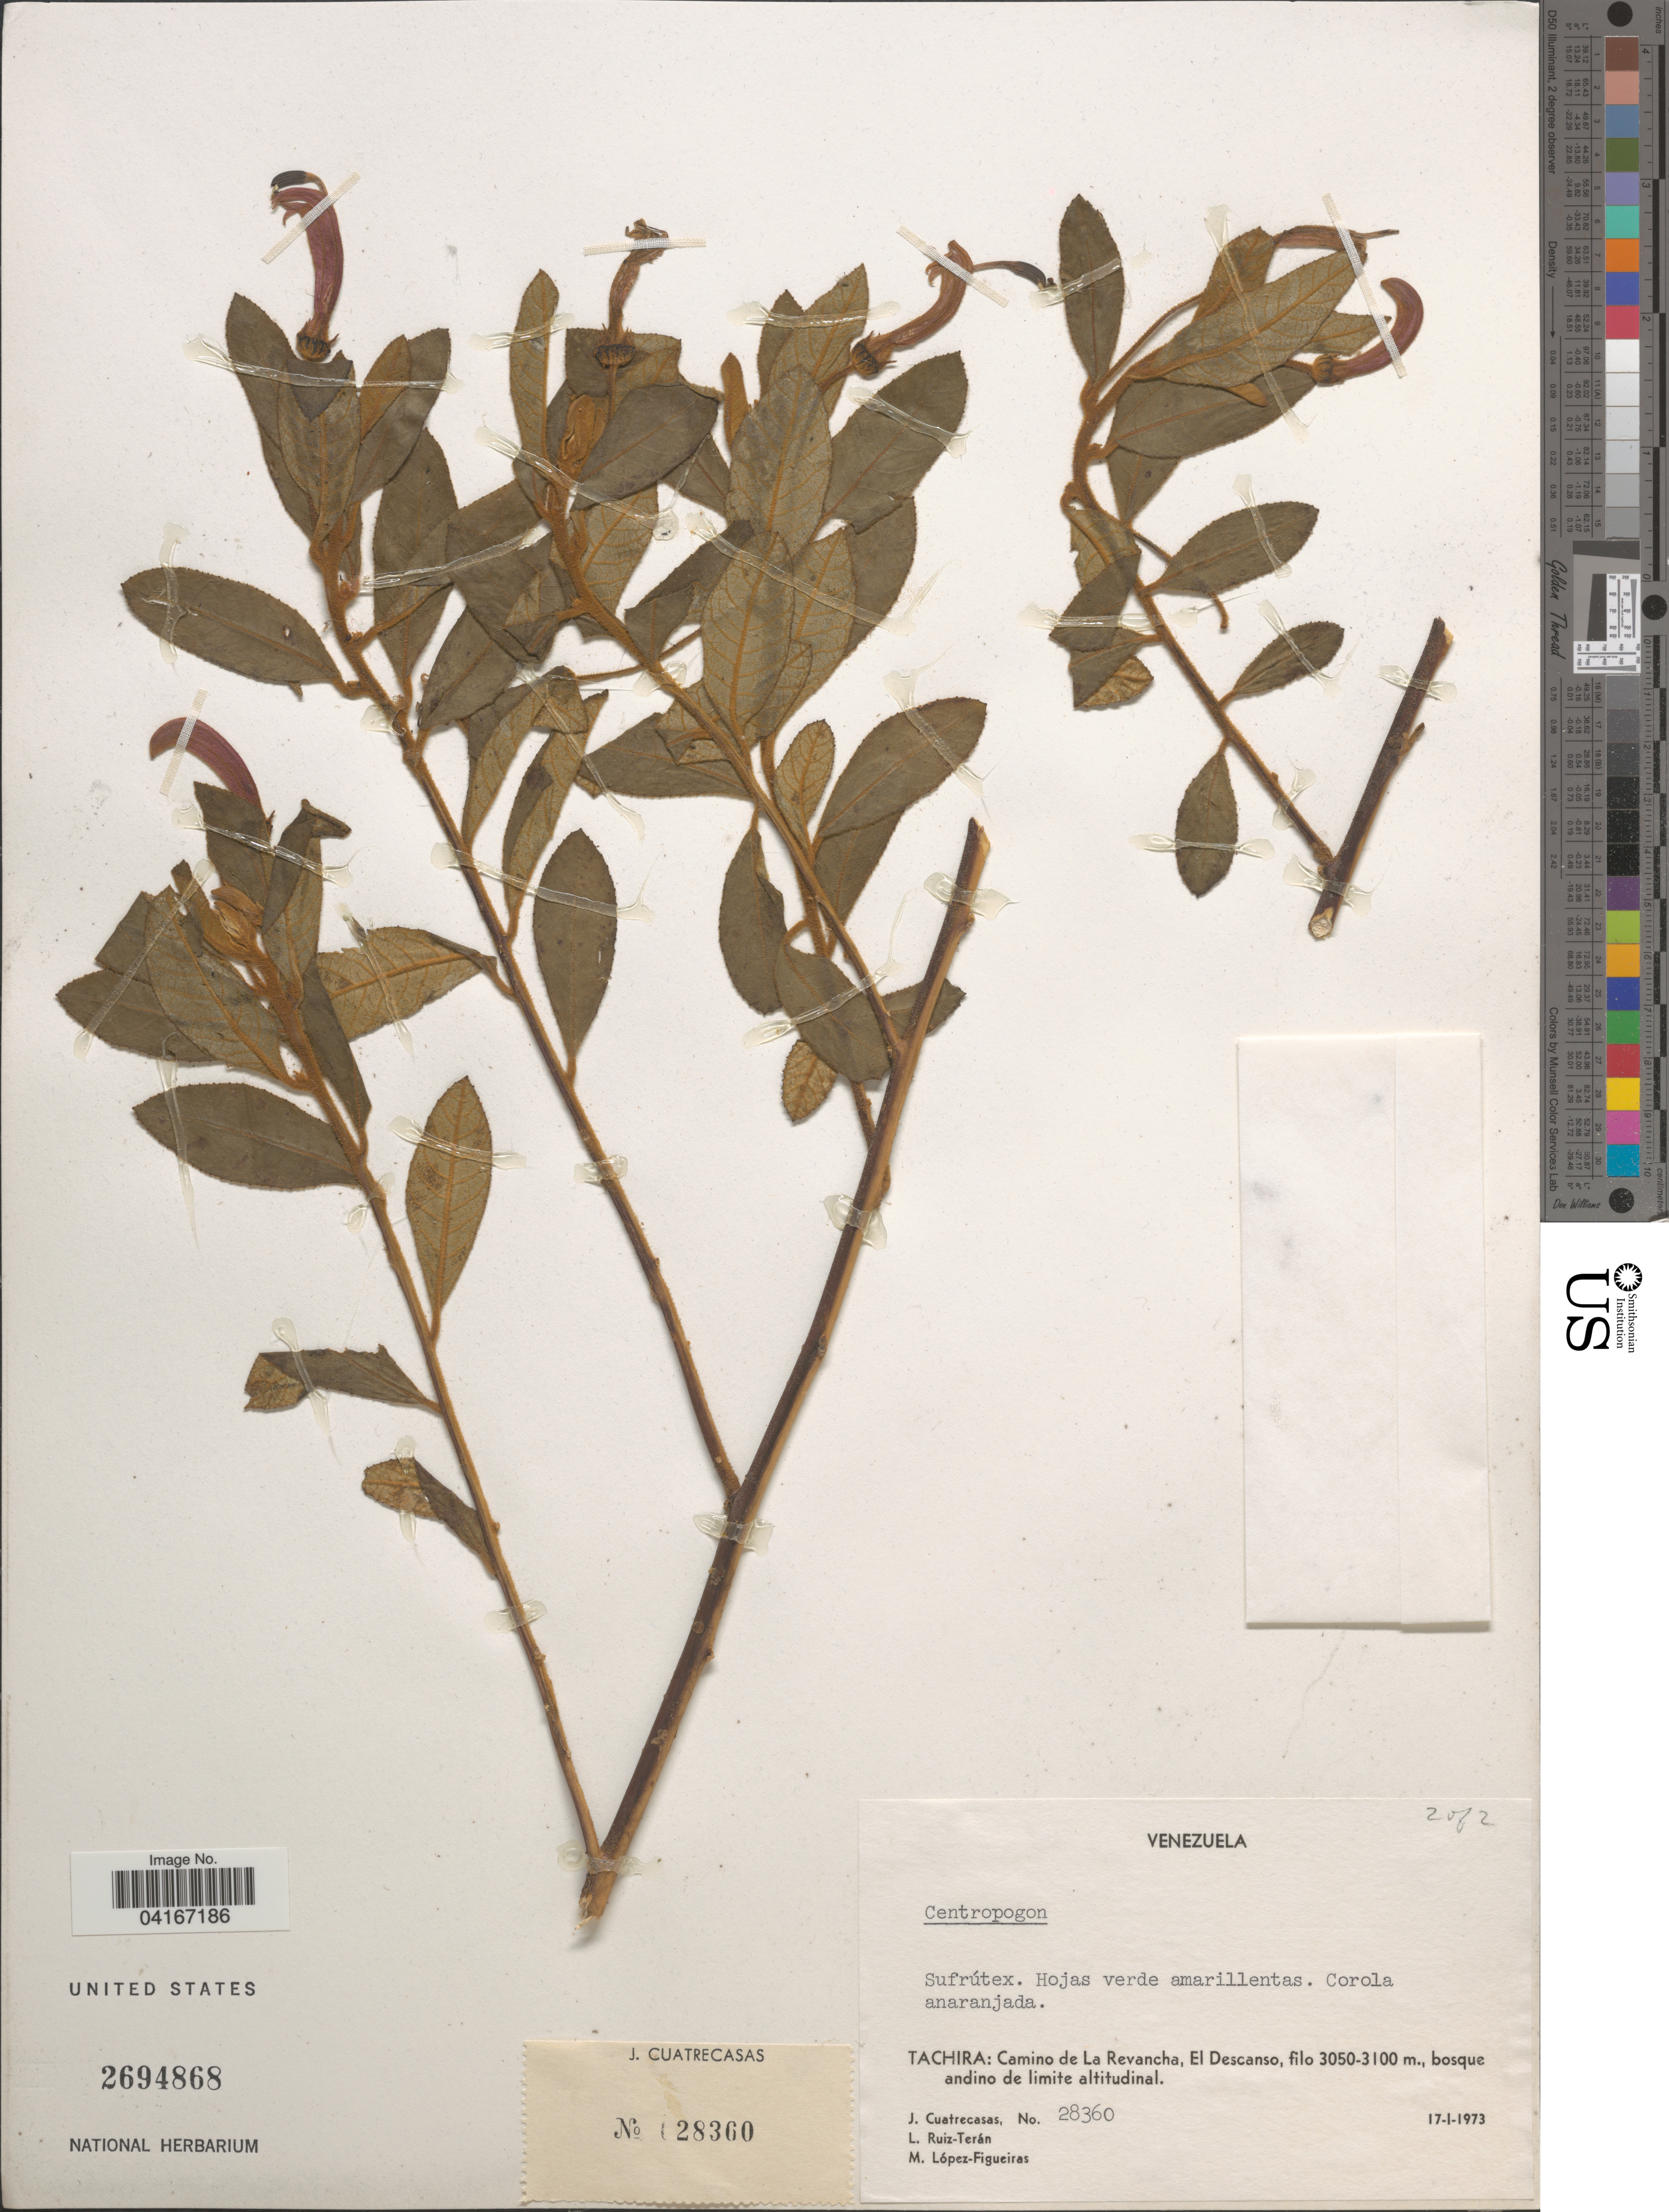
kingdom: Plantae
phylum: Tracheophyta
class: Magnoliopsida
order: Asterales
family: Campanulaceae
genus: Centropogon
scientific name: Centropogon sp.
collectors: J. Cuatrecasas, L. E. Ruíz-Terán & M. Lopéz-F.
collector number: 28360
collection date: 1973-01-17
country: Venezuela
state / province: Tachira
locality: Camino de La Revancha, El Descanso.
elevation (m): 3050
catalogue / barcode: US 2694868